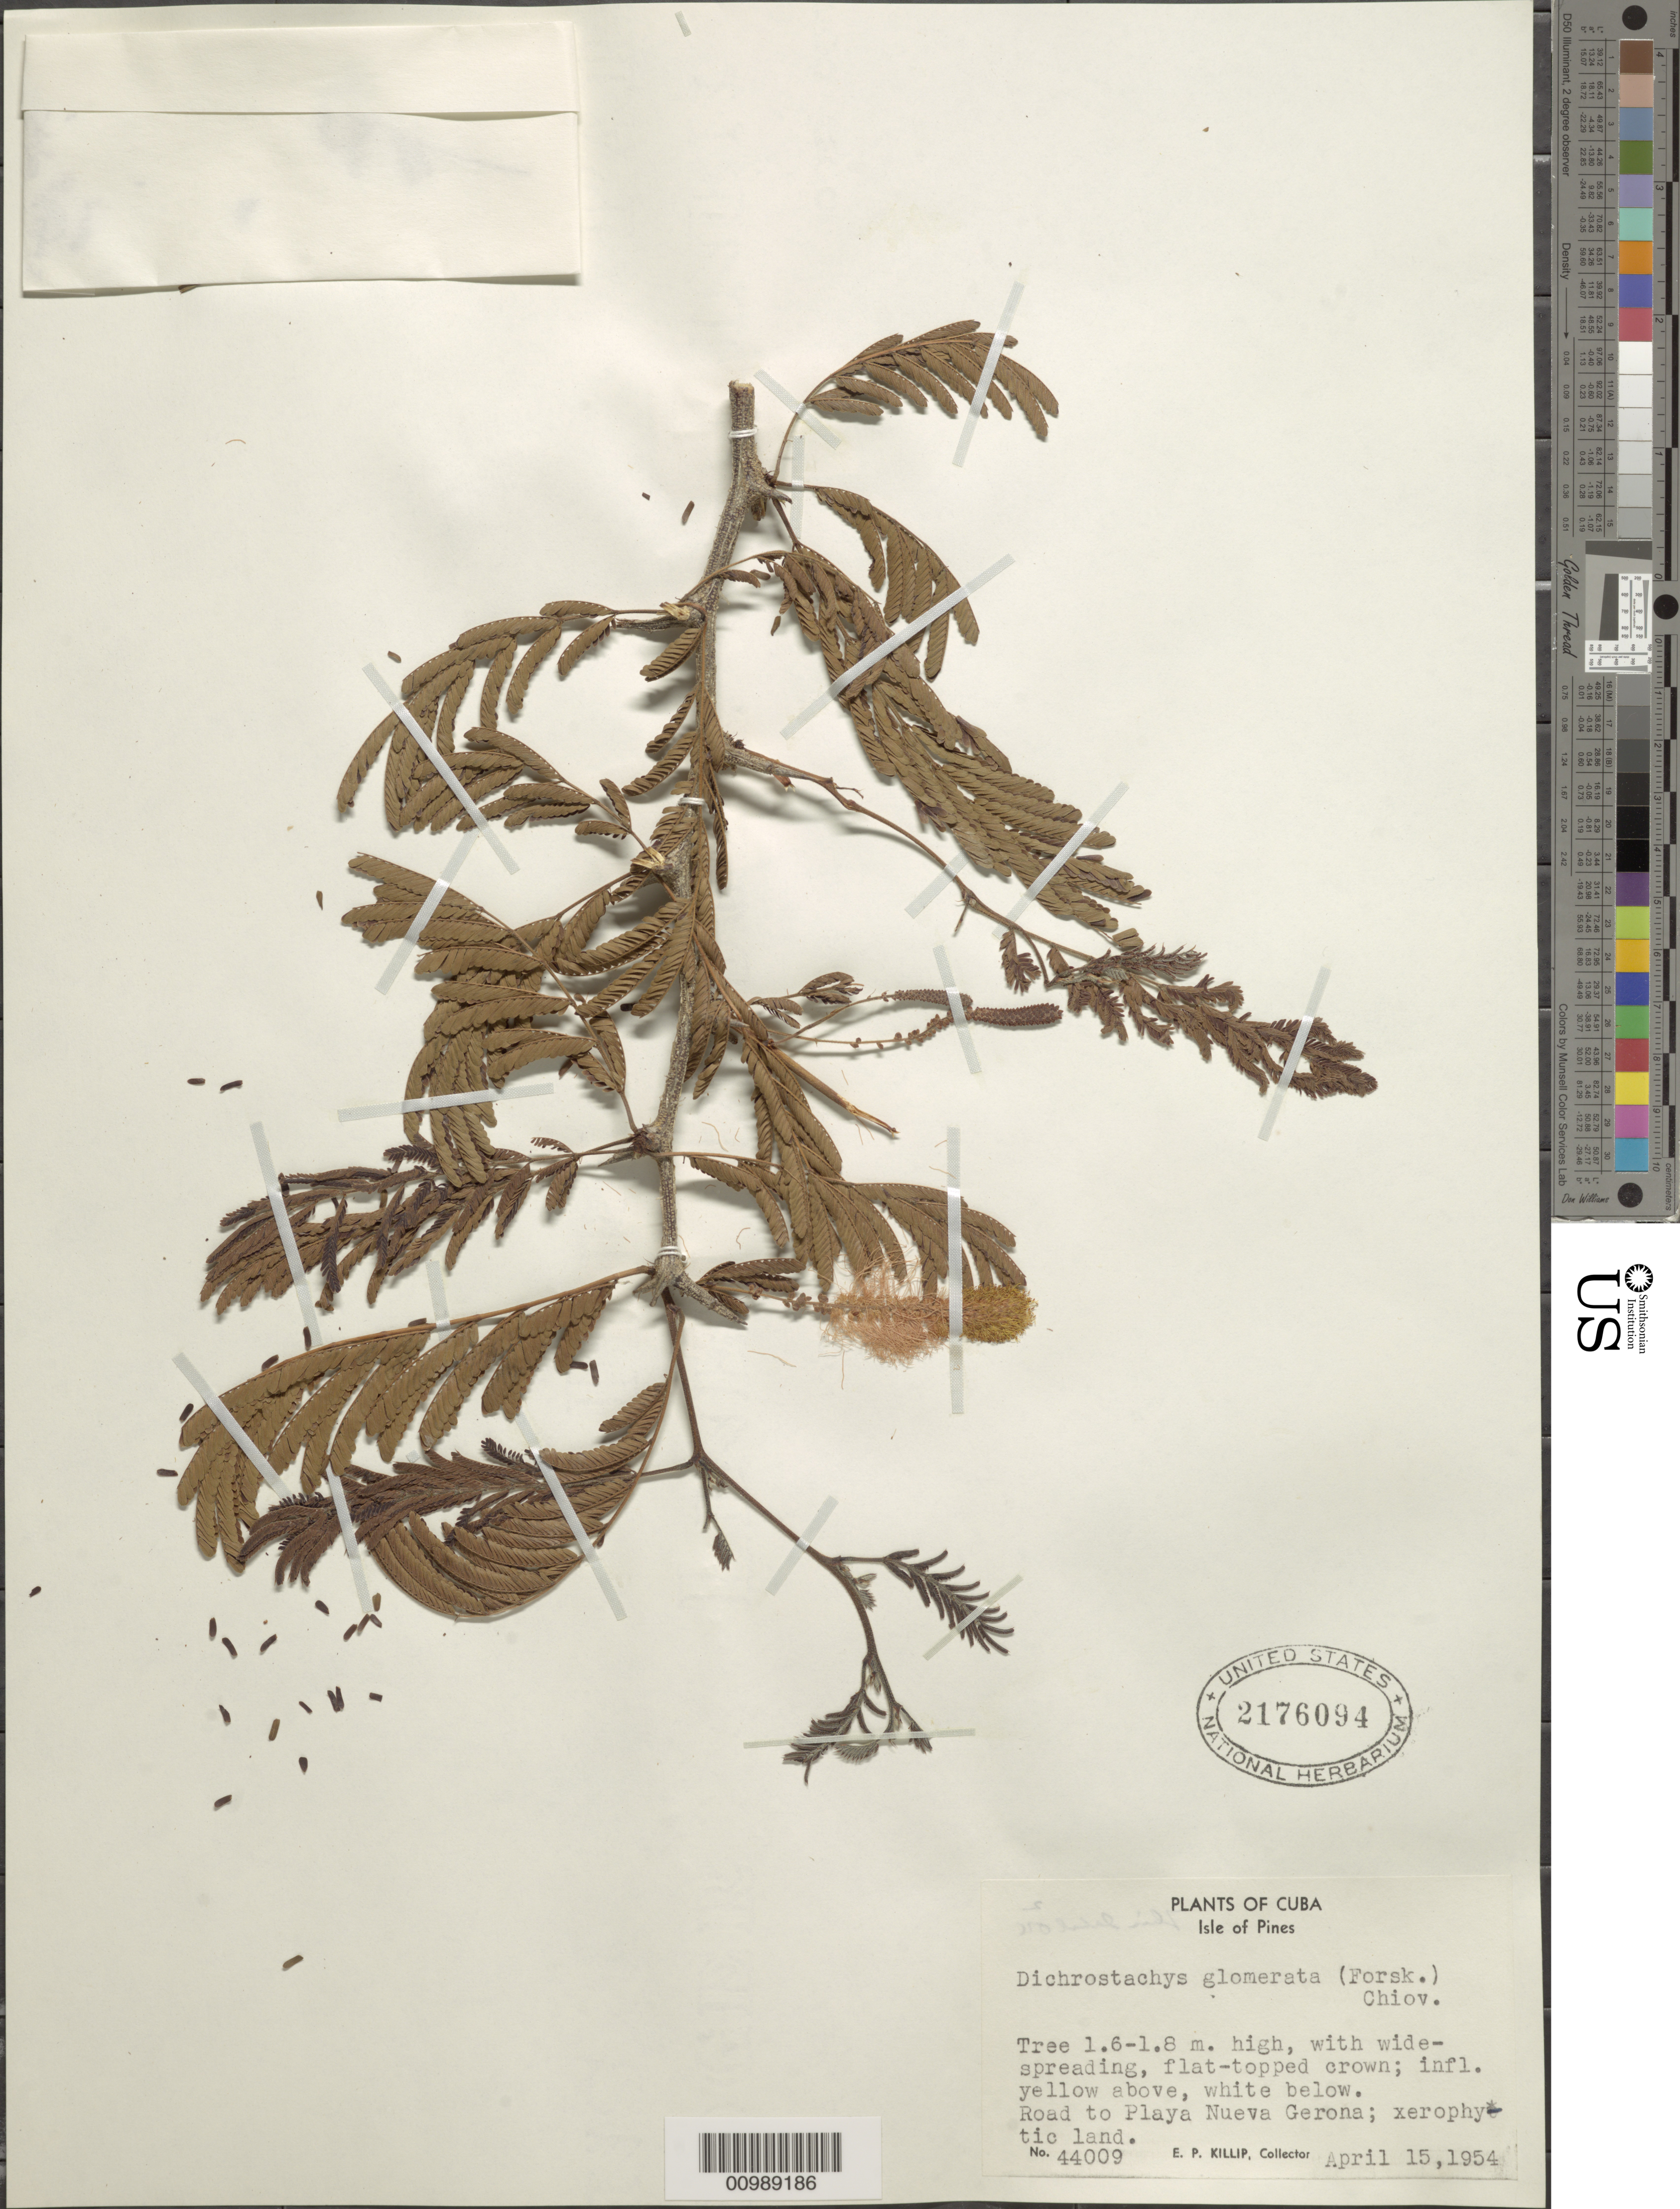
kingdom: Plantae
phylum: Tracheophyta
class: Magnoliopsida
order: Fabales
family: Fabaceae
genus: Dichrostachys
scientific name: Dichrostachys glomerata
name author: (Forssk.) Chiov.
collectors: E. P. Killip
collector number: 44009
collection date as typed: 15 Apr 1954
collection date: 1954-04-15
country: Cuba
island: Isla de la Juventud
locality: Road to Playa Nueva Gerona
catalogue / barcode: US 2176094